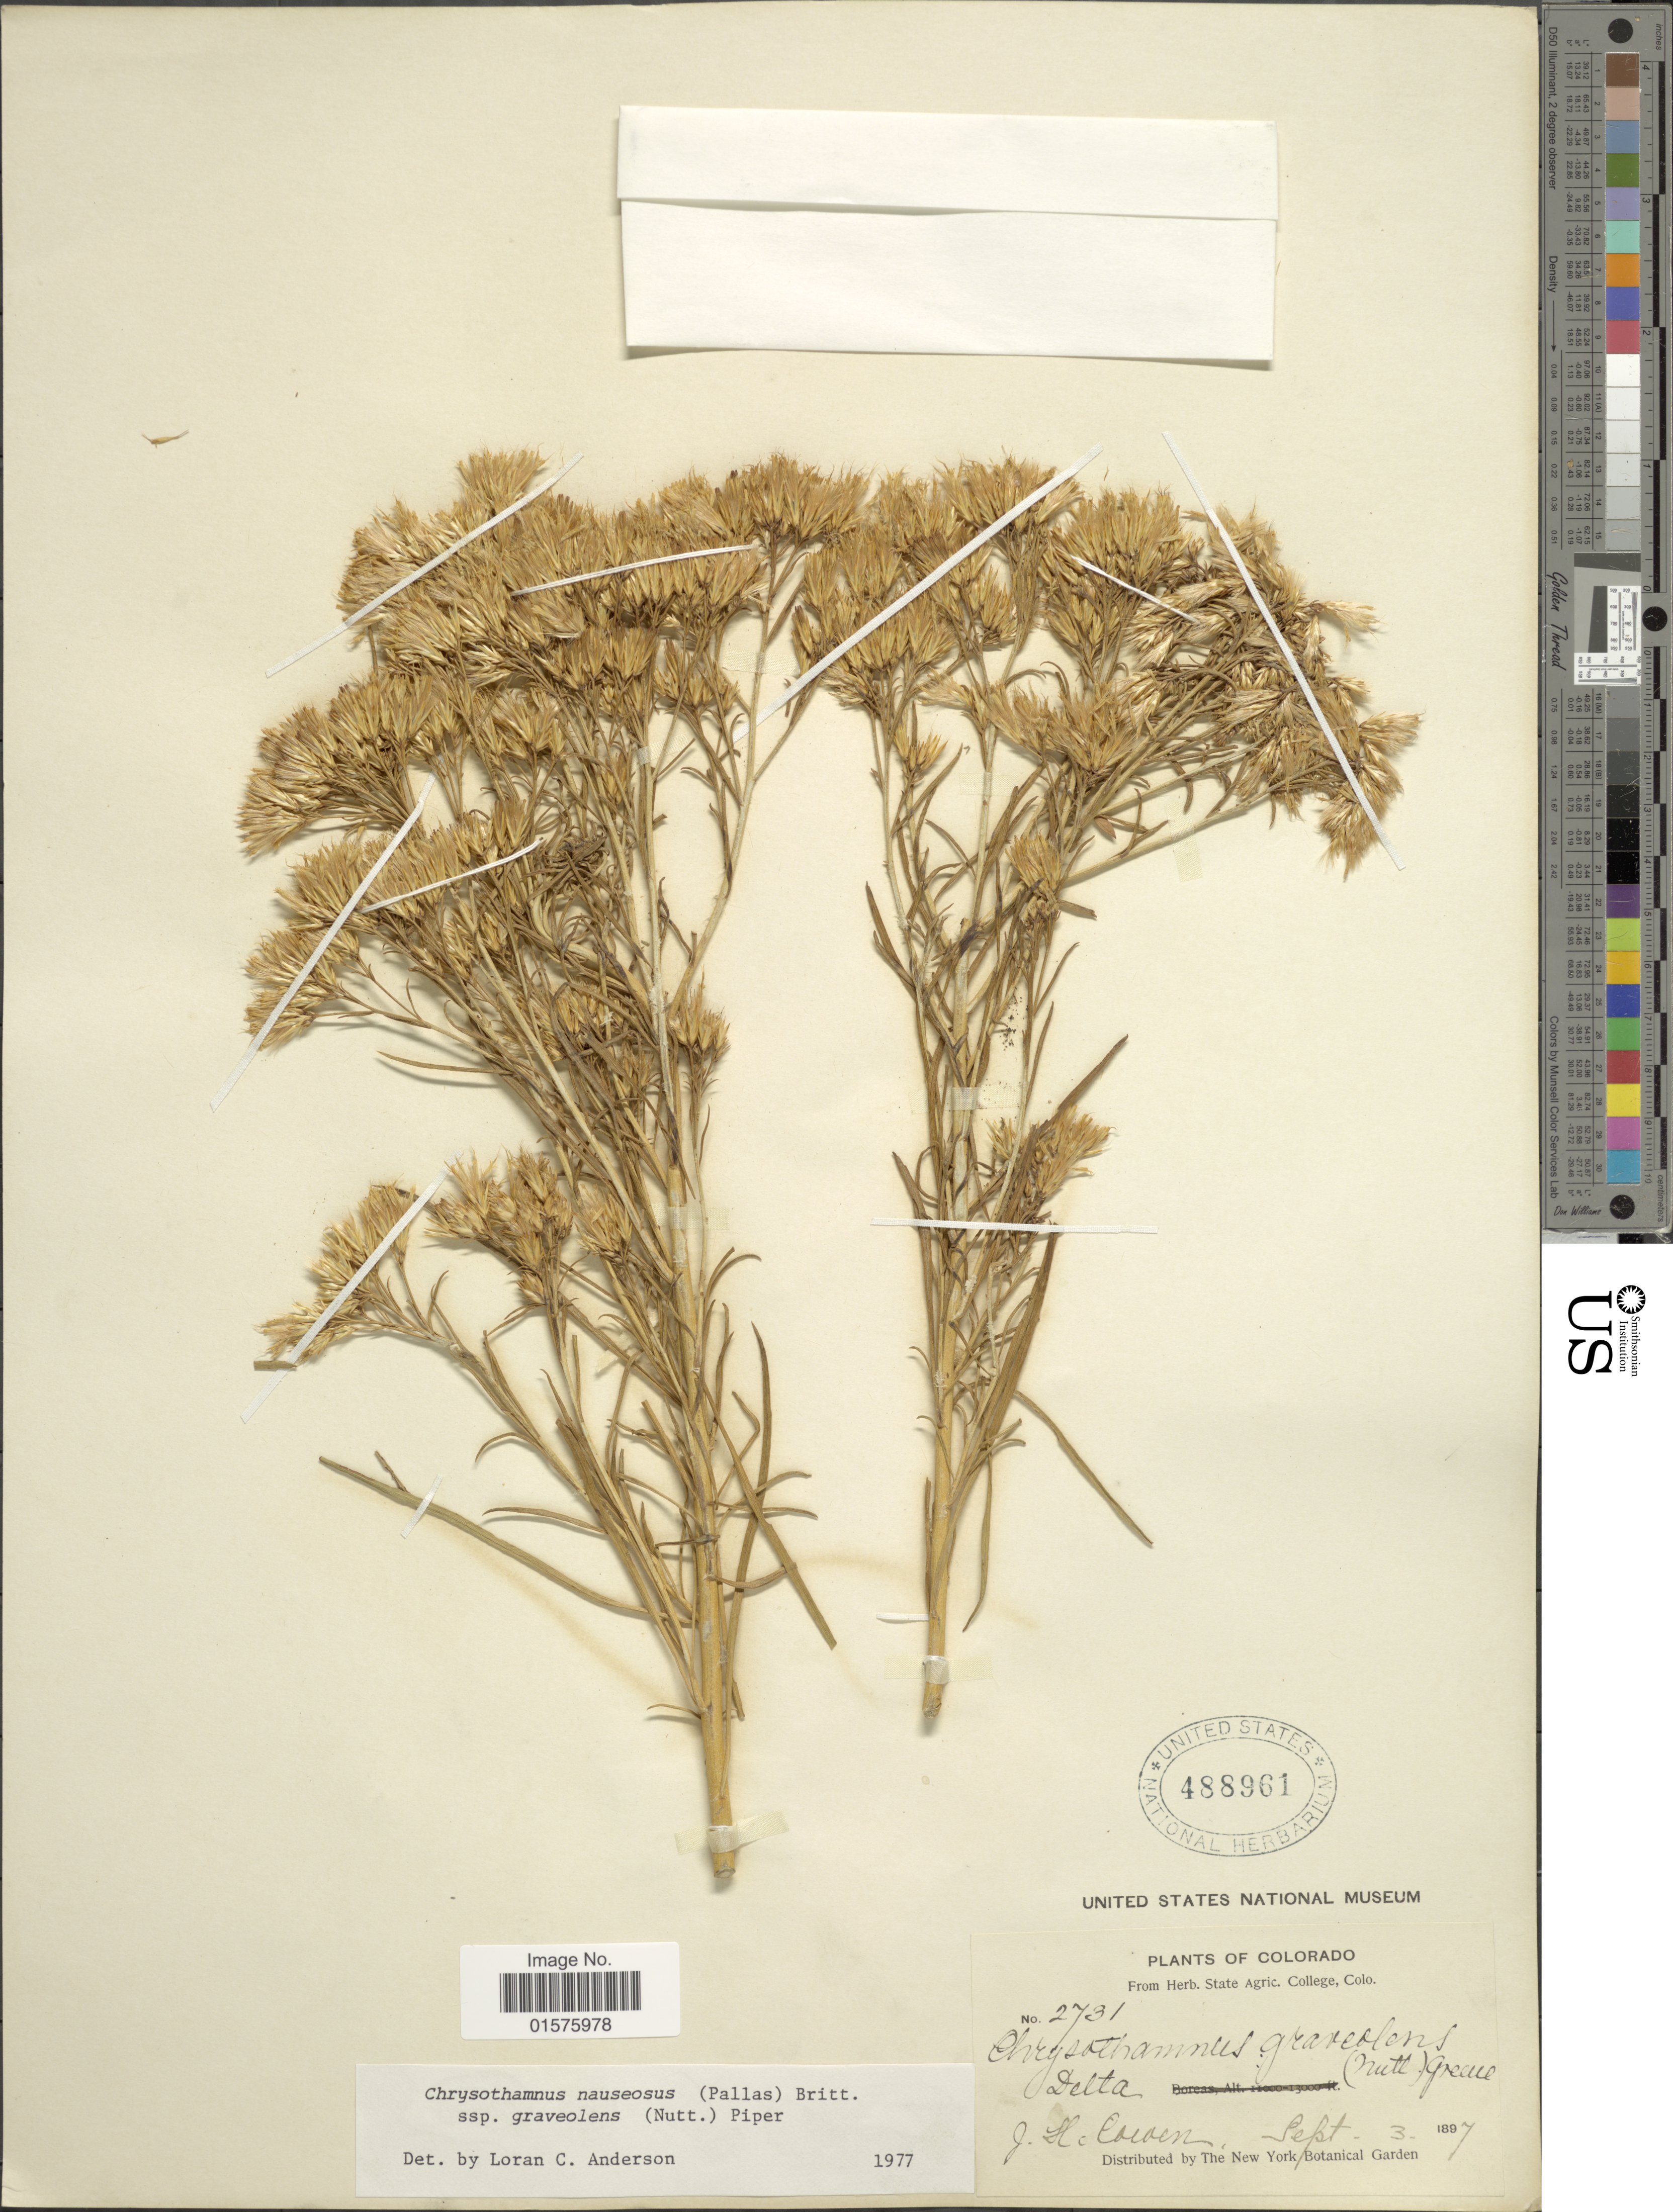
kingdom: Plantae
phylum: Tracheophyta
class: Magnoliopsida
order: Asterales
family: Asteraceae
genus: Ericameria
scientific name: Ericameria nauseosa var. graveolens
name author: (Nutt.) Reveal & Schuyler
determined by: Urbatsch, Lowell E., Curator (LSU), Louisiana State University (UNITED STATES)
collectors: J. Corven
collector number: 2731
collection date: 1897-09-03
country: United States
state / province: Colorado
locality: Delta.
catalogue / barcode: US 488961